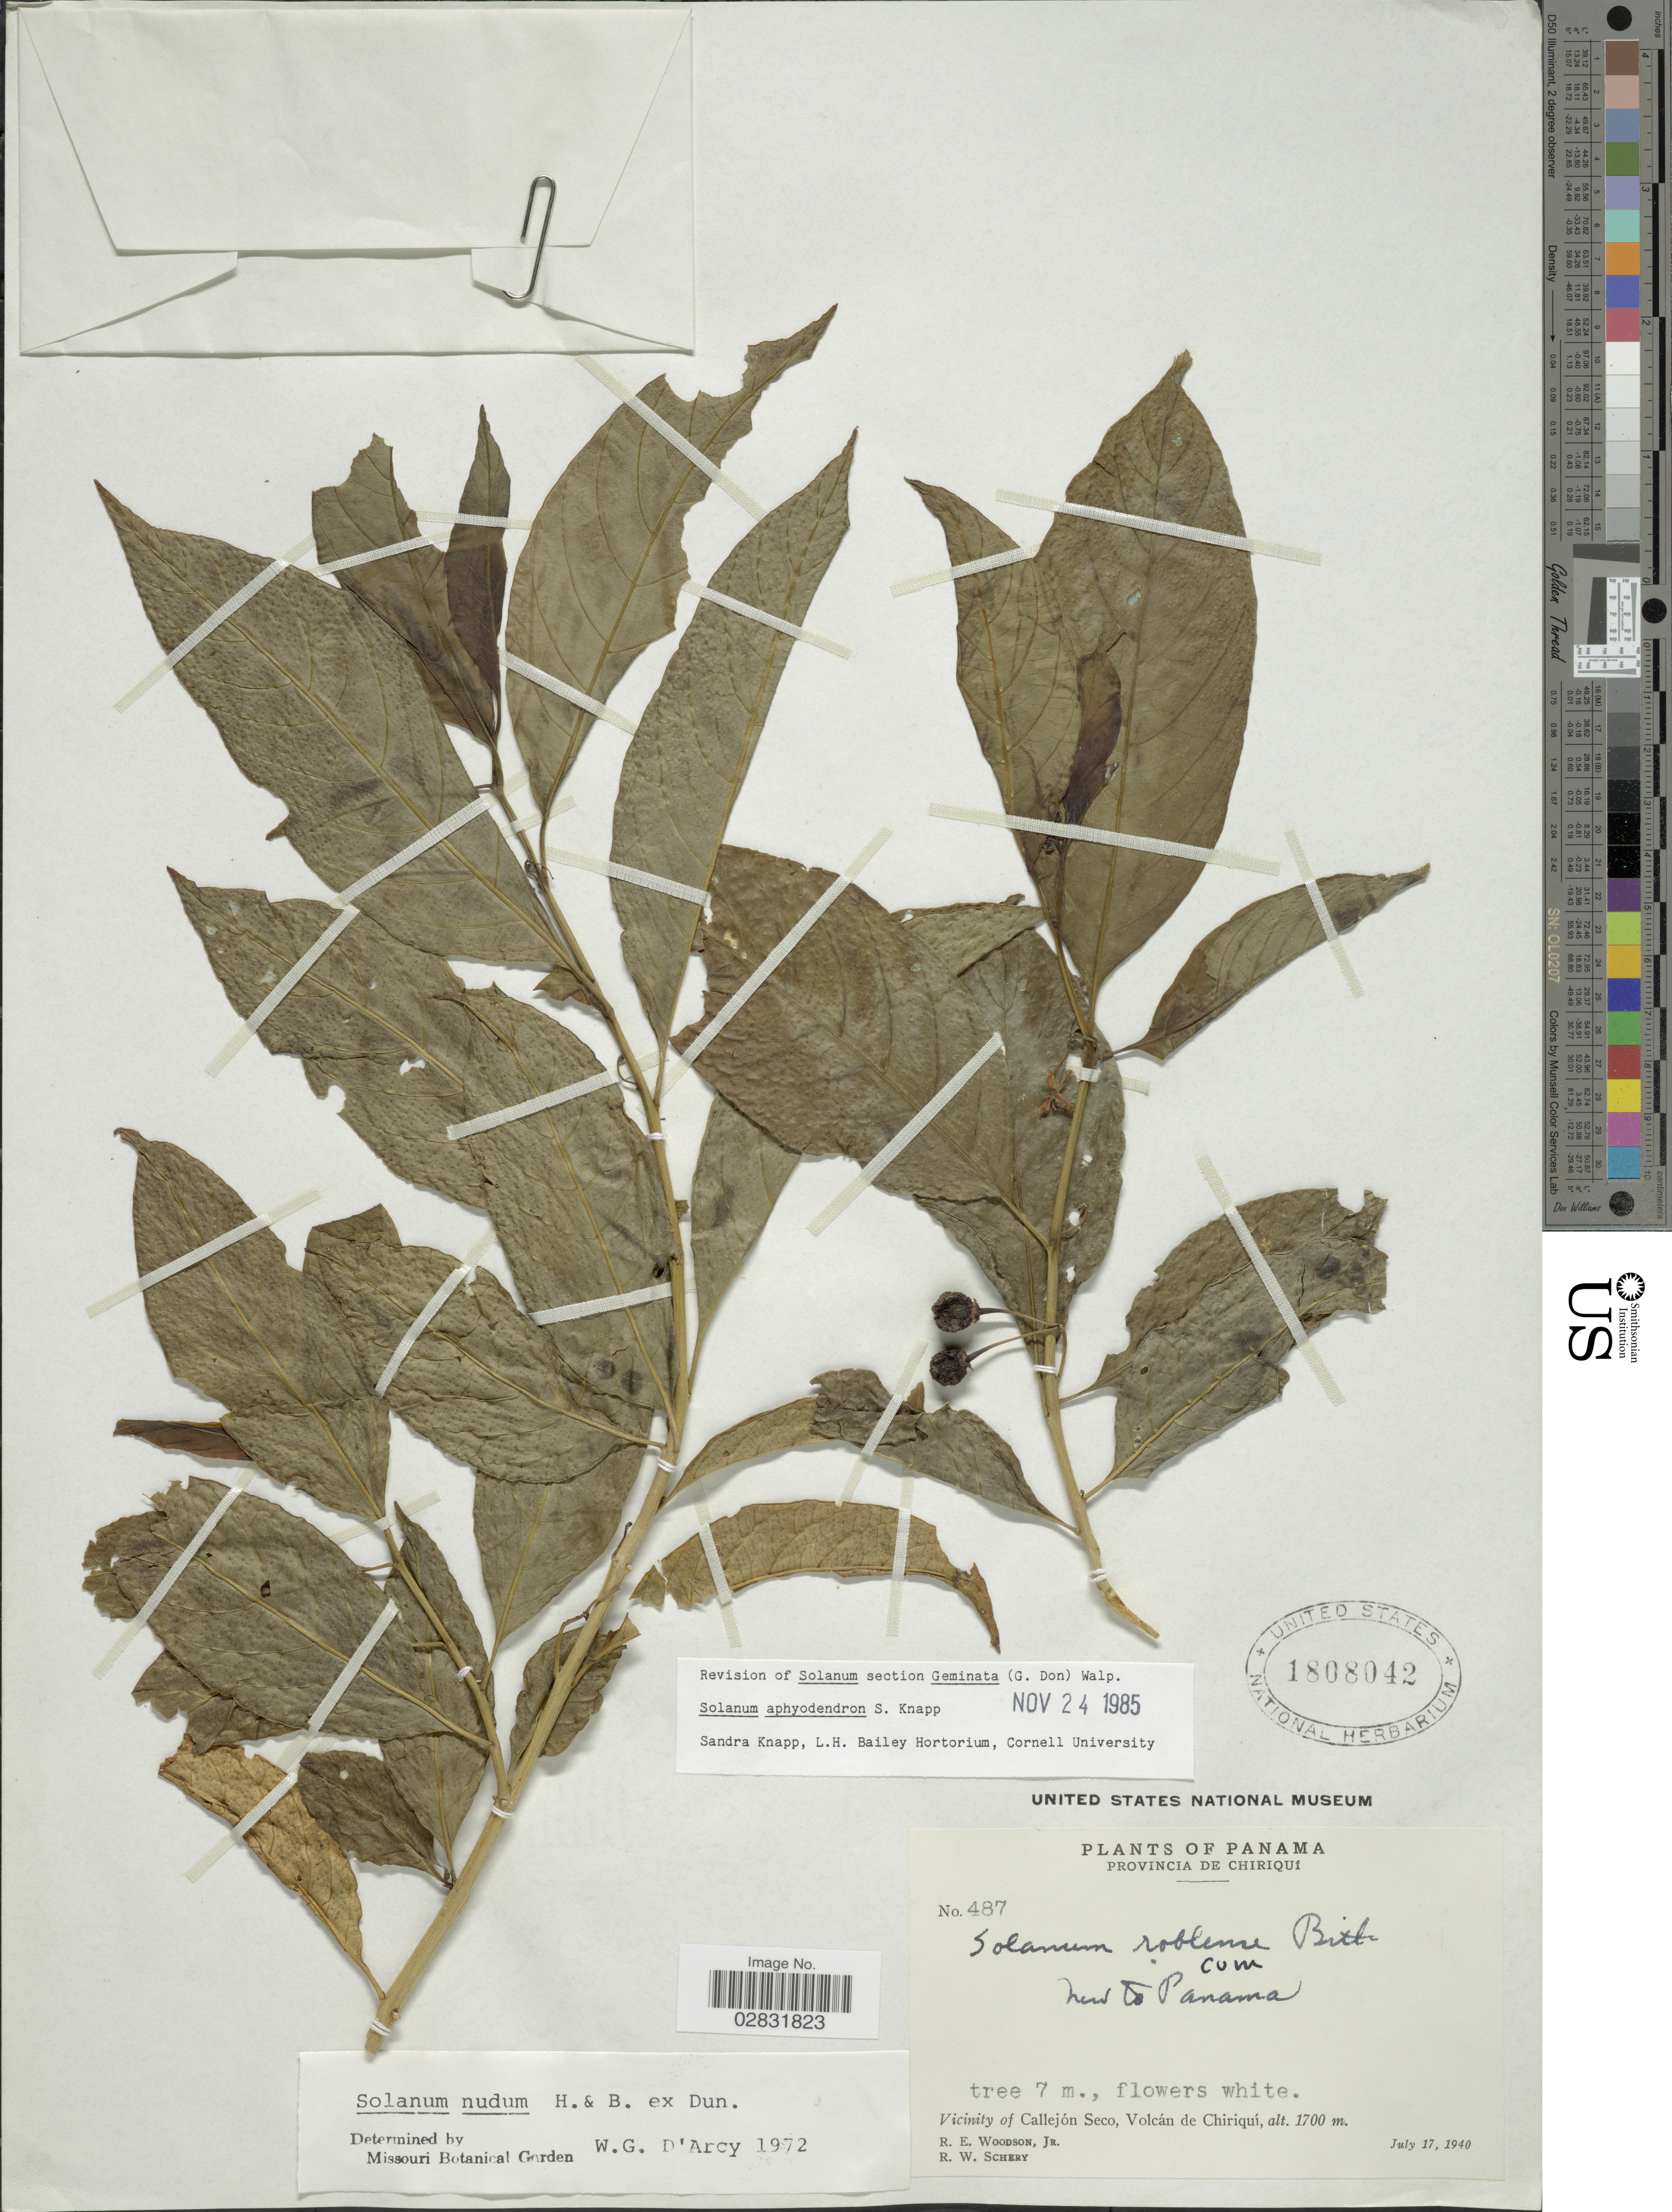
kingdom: Plantae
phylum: Tracheophyta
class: Magnoliopsida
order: Solanales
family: Solanaceae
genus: Solanum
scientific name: Solanum aphyodendron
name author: S. Knapp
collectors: R. E. Woodson & R. W. Schery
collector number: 487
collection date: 1940-07-17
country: Panama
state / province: Chiriqui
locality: Vicinity of Callejón Seco, Volcán de Chiriquí.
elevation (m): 1700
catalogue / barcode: US 1808042